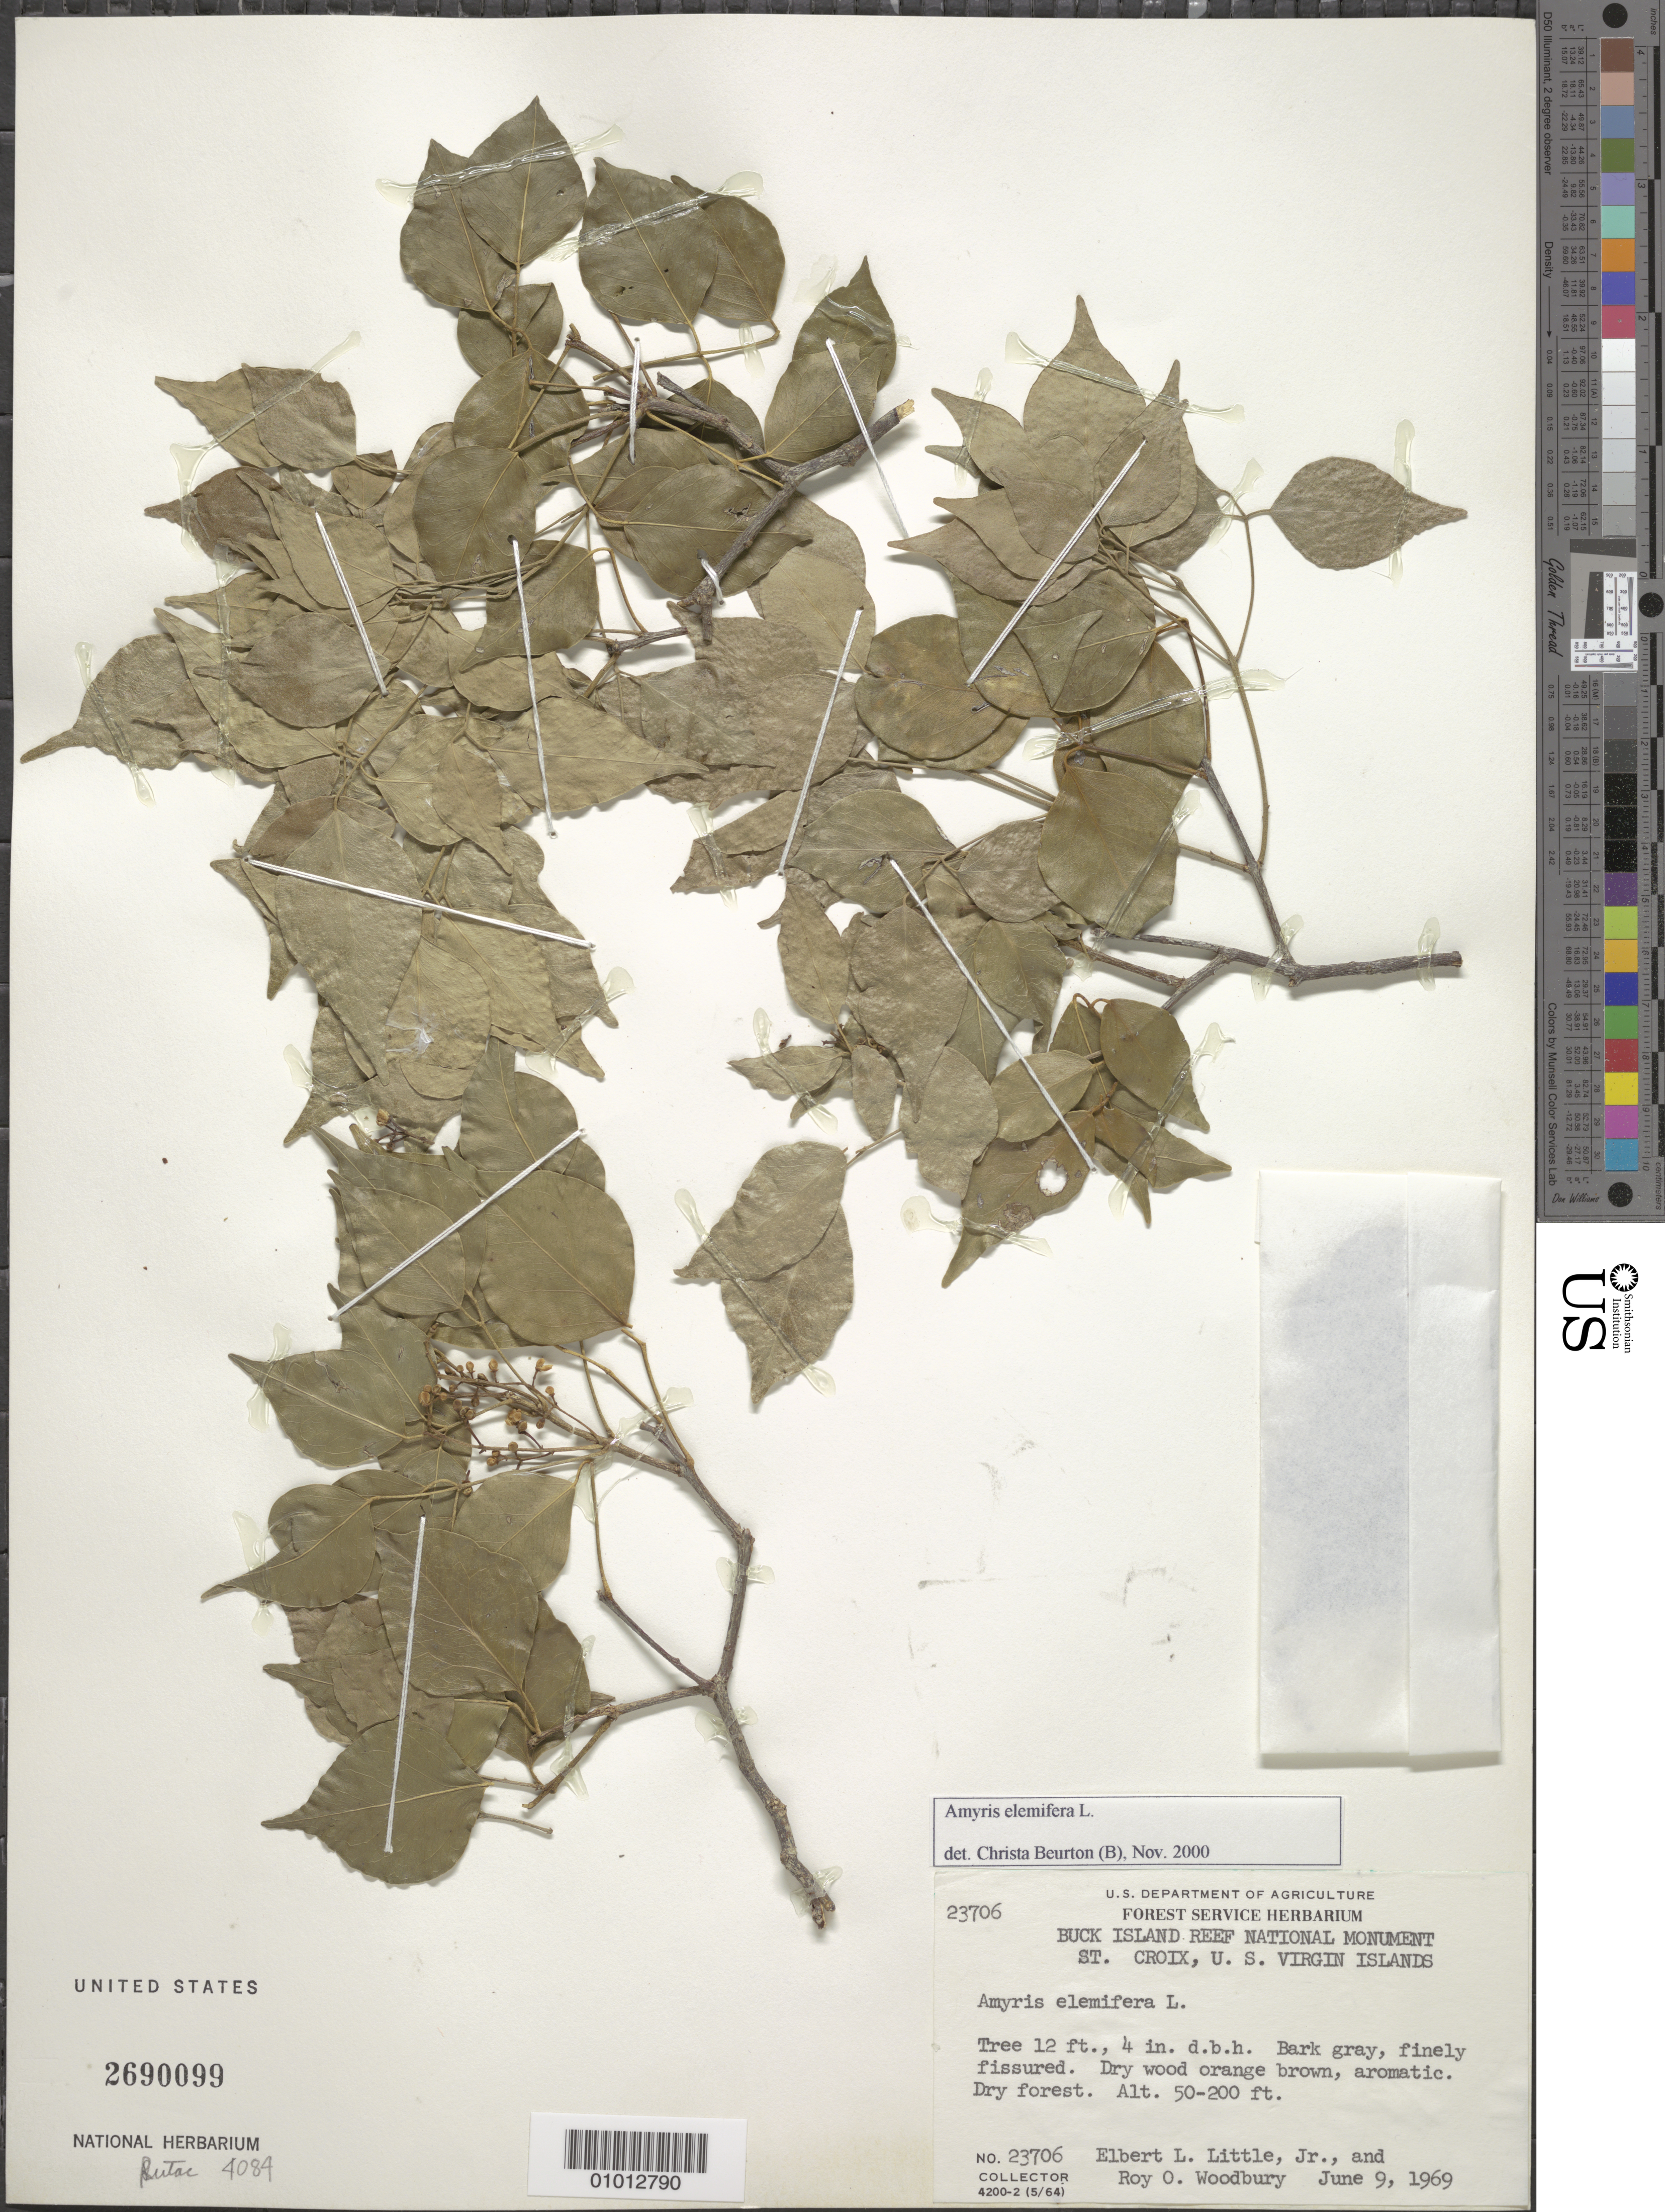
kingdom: Plantae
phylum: Tracheophyta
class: Magnoliopsida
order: Sapindales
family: Rutaceae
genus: Amyris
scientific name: Amyris elemifera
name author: L.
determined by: Beurton, C.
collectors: E. L. Little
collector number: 23706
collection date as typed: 09 Jun 1969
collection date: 1969-06-09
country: U.S. Virgin Islands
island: St. Croix I.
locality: Buck Island Reef National Monument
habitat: Dry forest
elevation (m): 15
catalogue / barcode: US 2690099